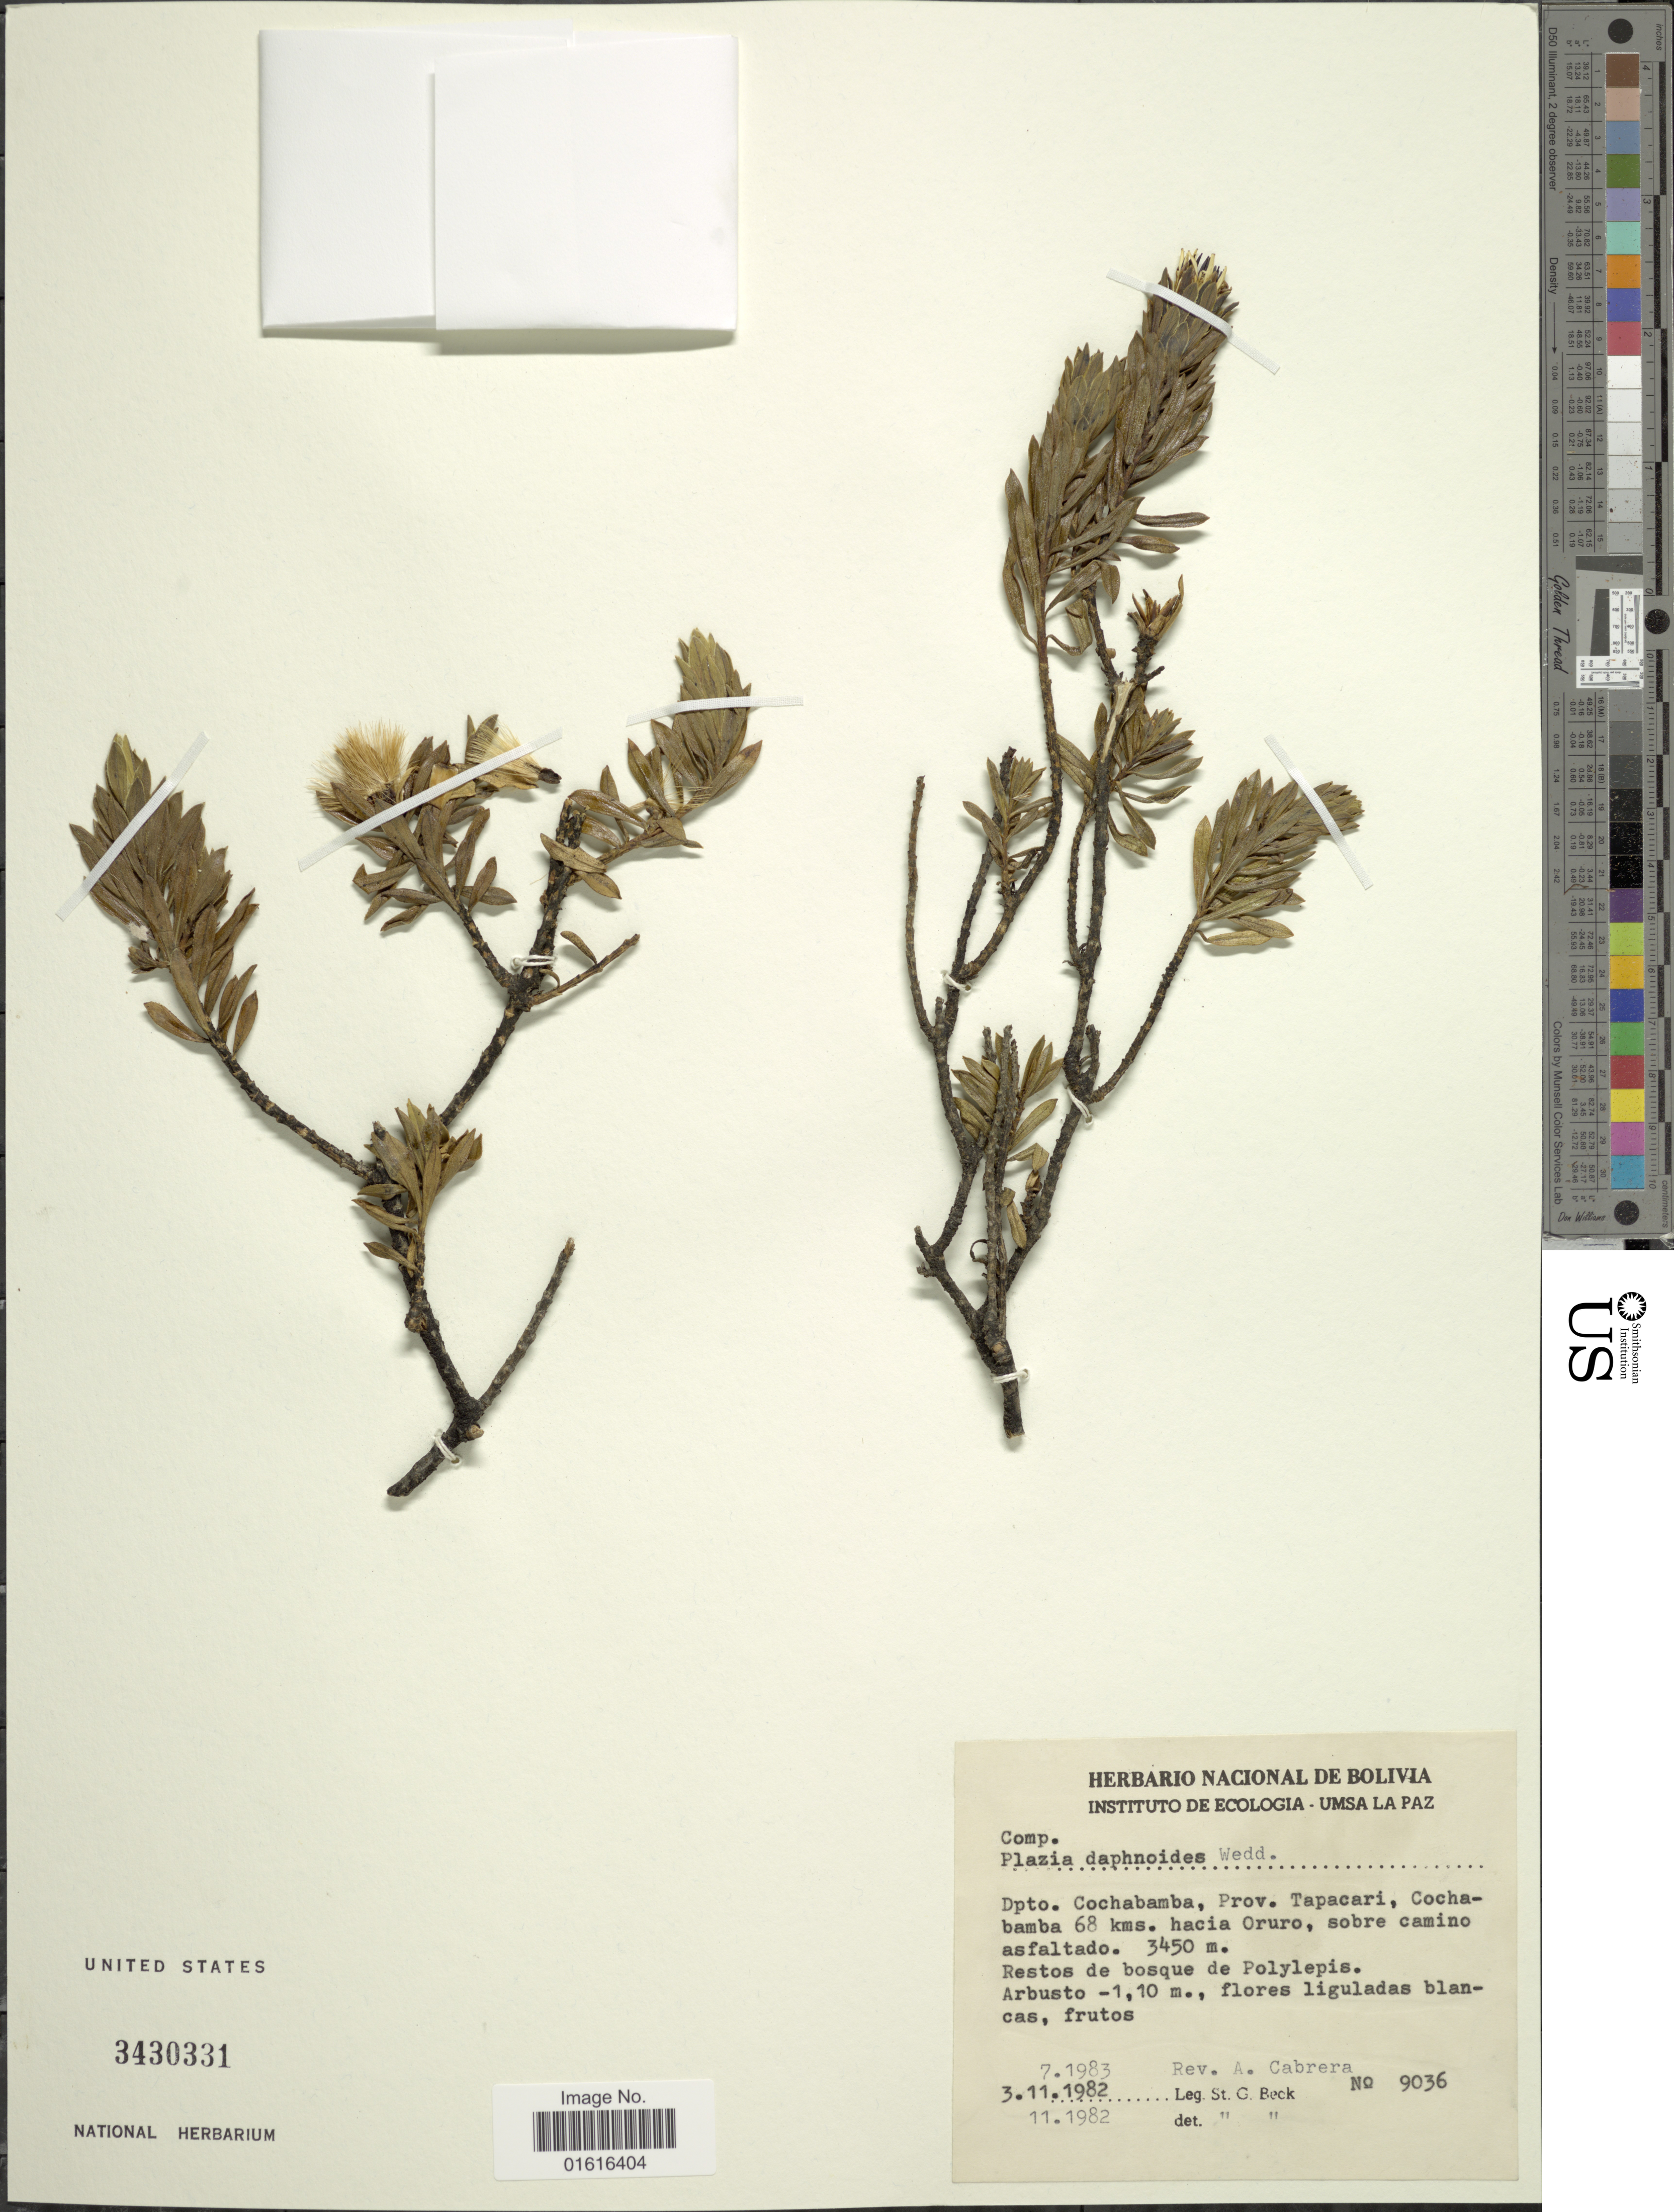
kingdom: Plantae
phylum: Tracheophyta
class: Magnoliopsida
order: Asterales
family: Asteraceae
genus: Plazia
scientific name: Plazia daphnoides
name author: Wedd.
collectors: S. G. Beck & A. Cabrera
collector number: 9036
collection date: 1982-11-03/1983-07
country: Bolivia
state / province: Cochabamba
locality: Prov. Tapacari, Cochabamba 68 kms. hacia Oruro, sobre camino asfaltado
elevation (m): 3450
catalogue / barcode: US 3430331